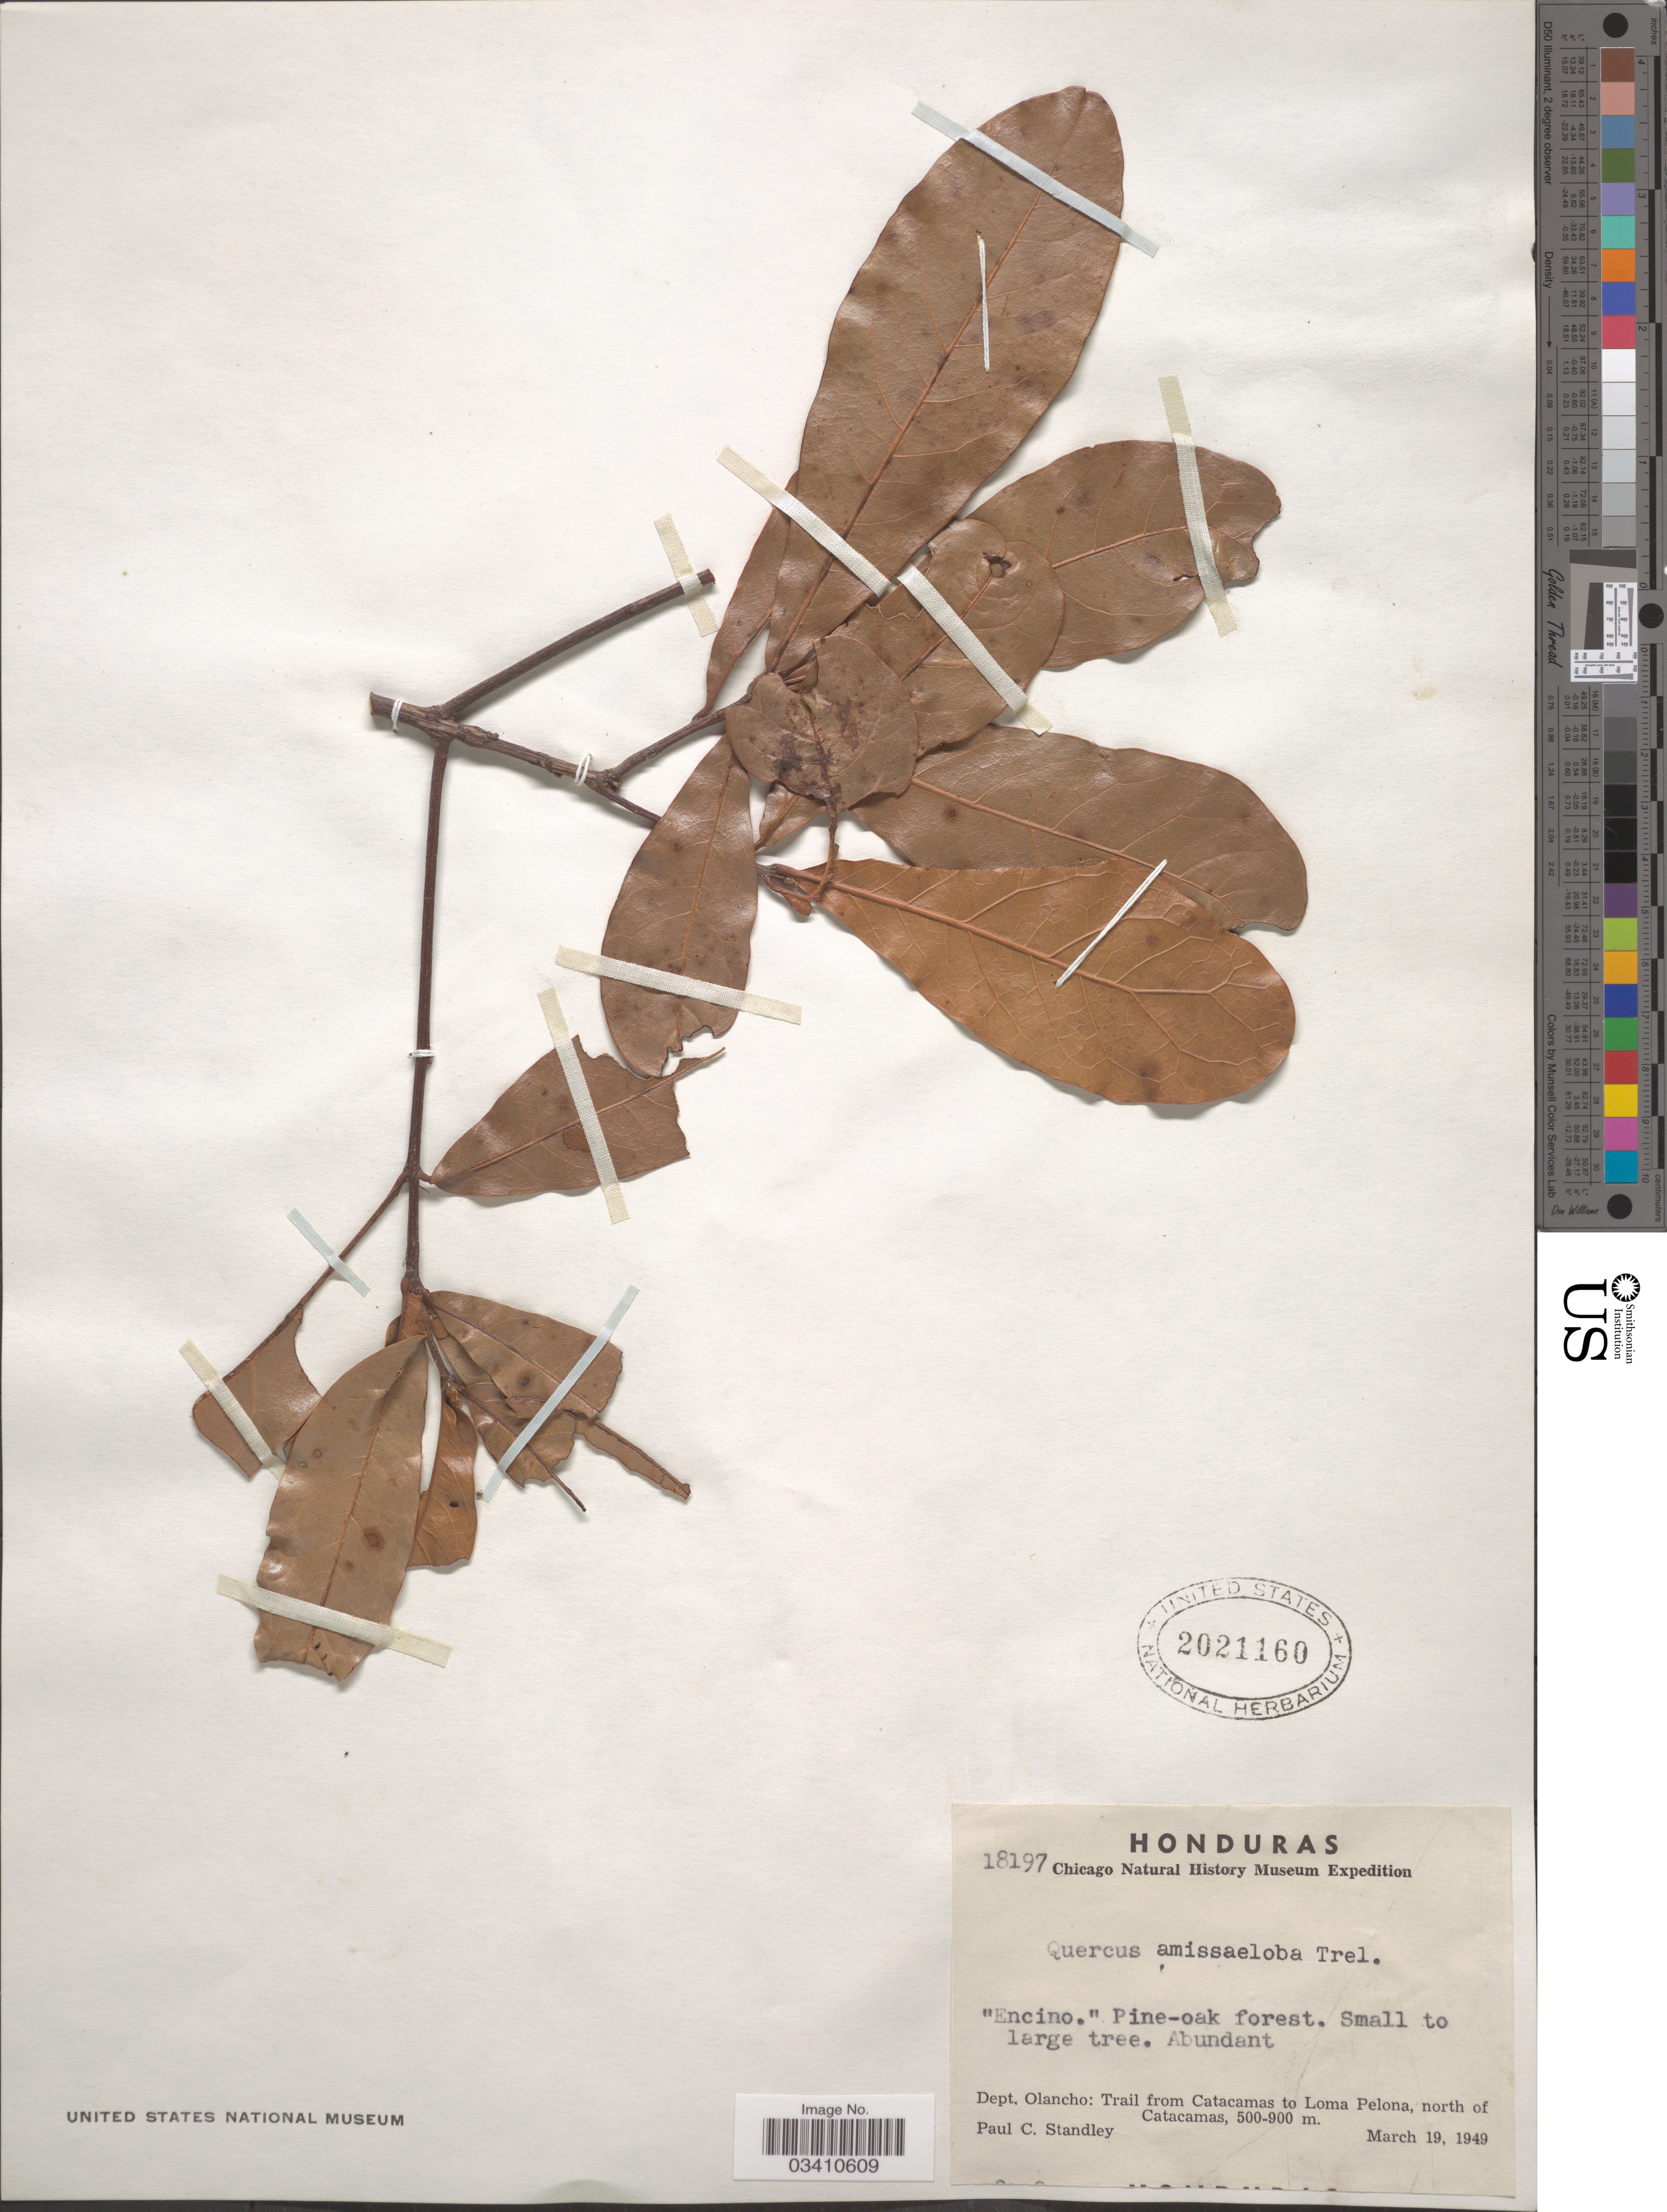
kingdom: Plantae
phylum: Tracheophyta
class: Magnoliopsida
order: Fagales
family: Fagaceae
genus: Quercus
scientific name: Quercus sapotaefolia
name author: Liebm.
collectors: P. C. Standley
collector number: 18197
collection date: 1949-03-19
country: Honduras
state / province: Olancho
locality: Dept. Olancho: Trail from Catacamas to Loma Pelona, north of Catacamas.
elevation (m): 500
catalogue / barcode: US 2021160